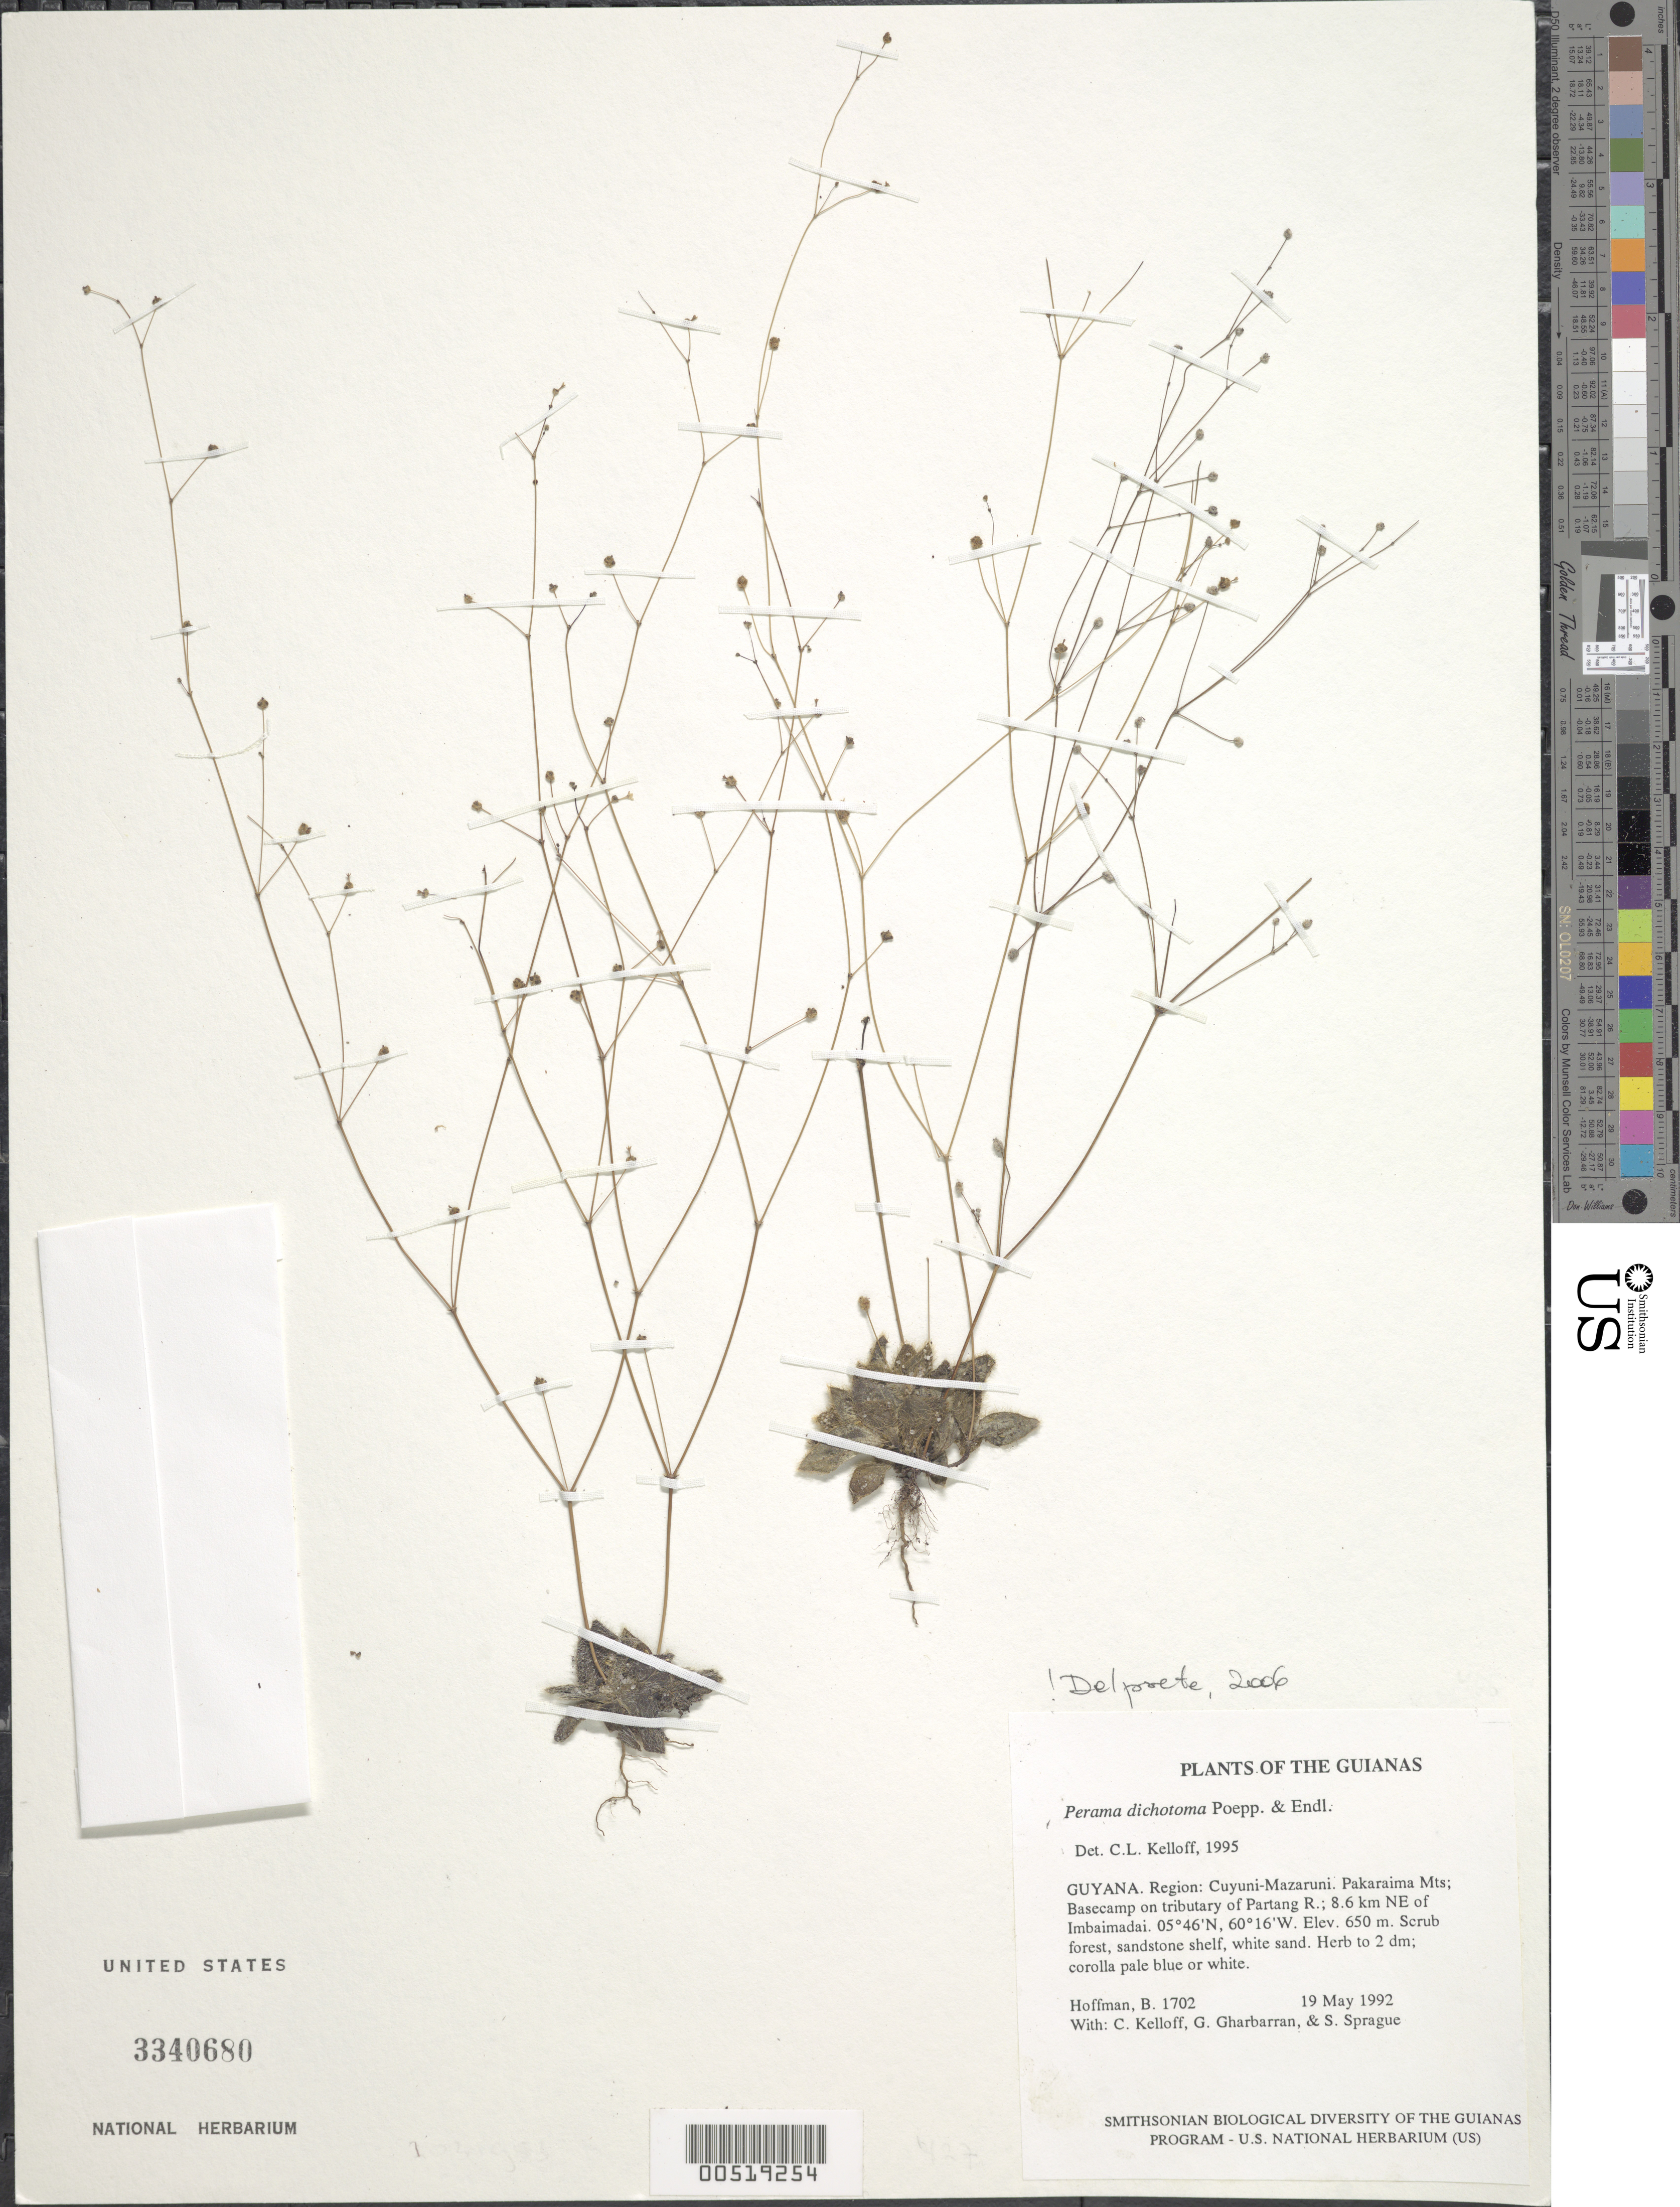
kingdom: Plantae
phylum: Tracheophyta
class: Magnoliopsida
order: Gentianales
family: Rubiaceae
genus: Perama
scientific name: Perama dichotoma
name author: Poepp.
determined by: Kelloff, Carol L., (US), Smithsonian Institution - National Museum of Natural History (UNITED STATES)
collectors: B. Hoffman, C. L. Kelloff, G. Gharbarran & S. Sprague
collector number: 1702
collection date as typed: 19 May 1992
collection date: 1992-05-19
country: Guyana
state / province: Cuyuni-Mazaruni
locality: Pakaraima Mts; basecamp on tributary of Partang River; 8.6 km NE of Imbaimadai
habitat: Scrub forest, sandstone shelf, white sand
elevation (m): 650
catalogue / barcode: US 3340680